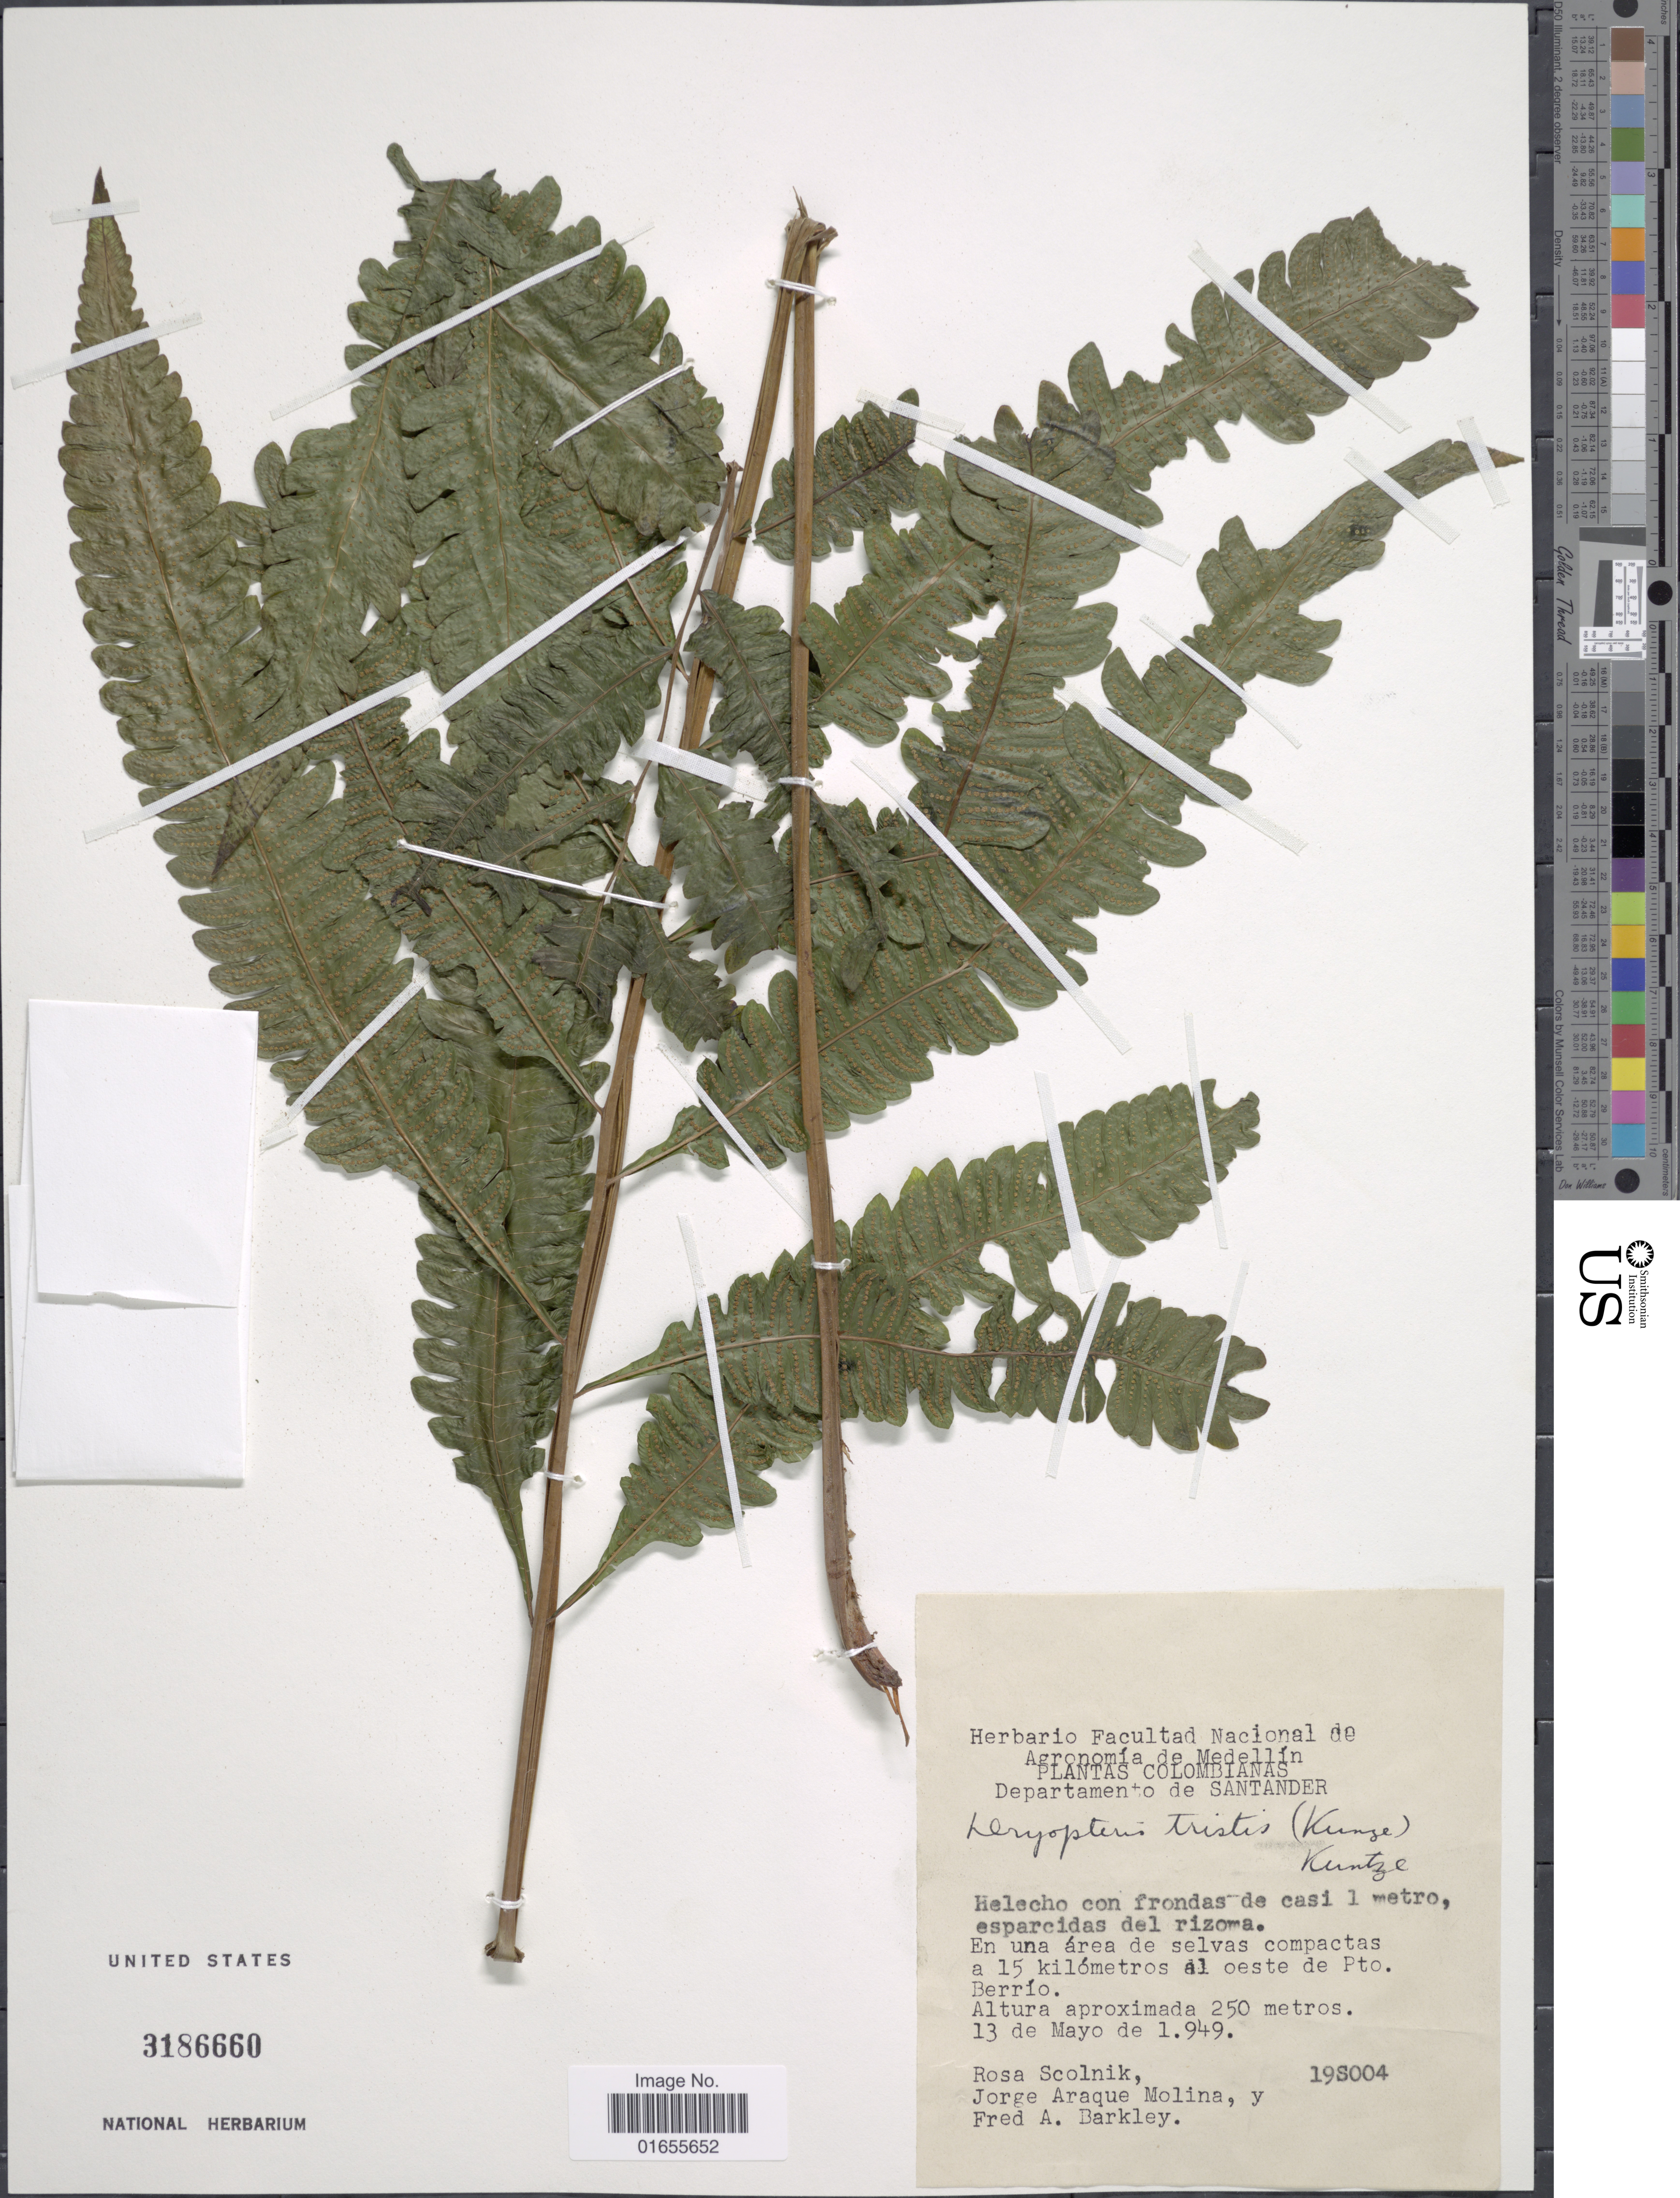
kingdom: Plantae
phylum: Tracheophyta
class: Polypodiopsida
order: Polypodiales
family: Thelypteridaceae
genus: Goniopteris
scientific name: Goniopteris tristis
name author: (Kuntze) Brade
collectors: R. Scolnik, J. Araque Molina & F. A. Barkley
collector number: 19S004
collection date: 1949-05-13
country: Colombia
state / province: Santander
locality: En una area de selvas compactas a 15 kilometros al oest de Pto. Berrio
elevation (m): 250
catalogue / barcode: US 3186660